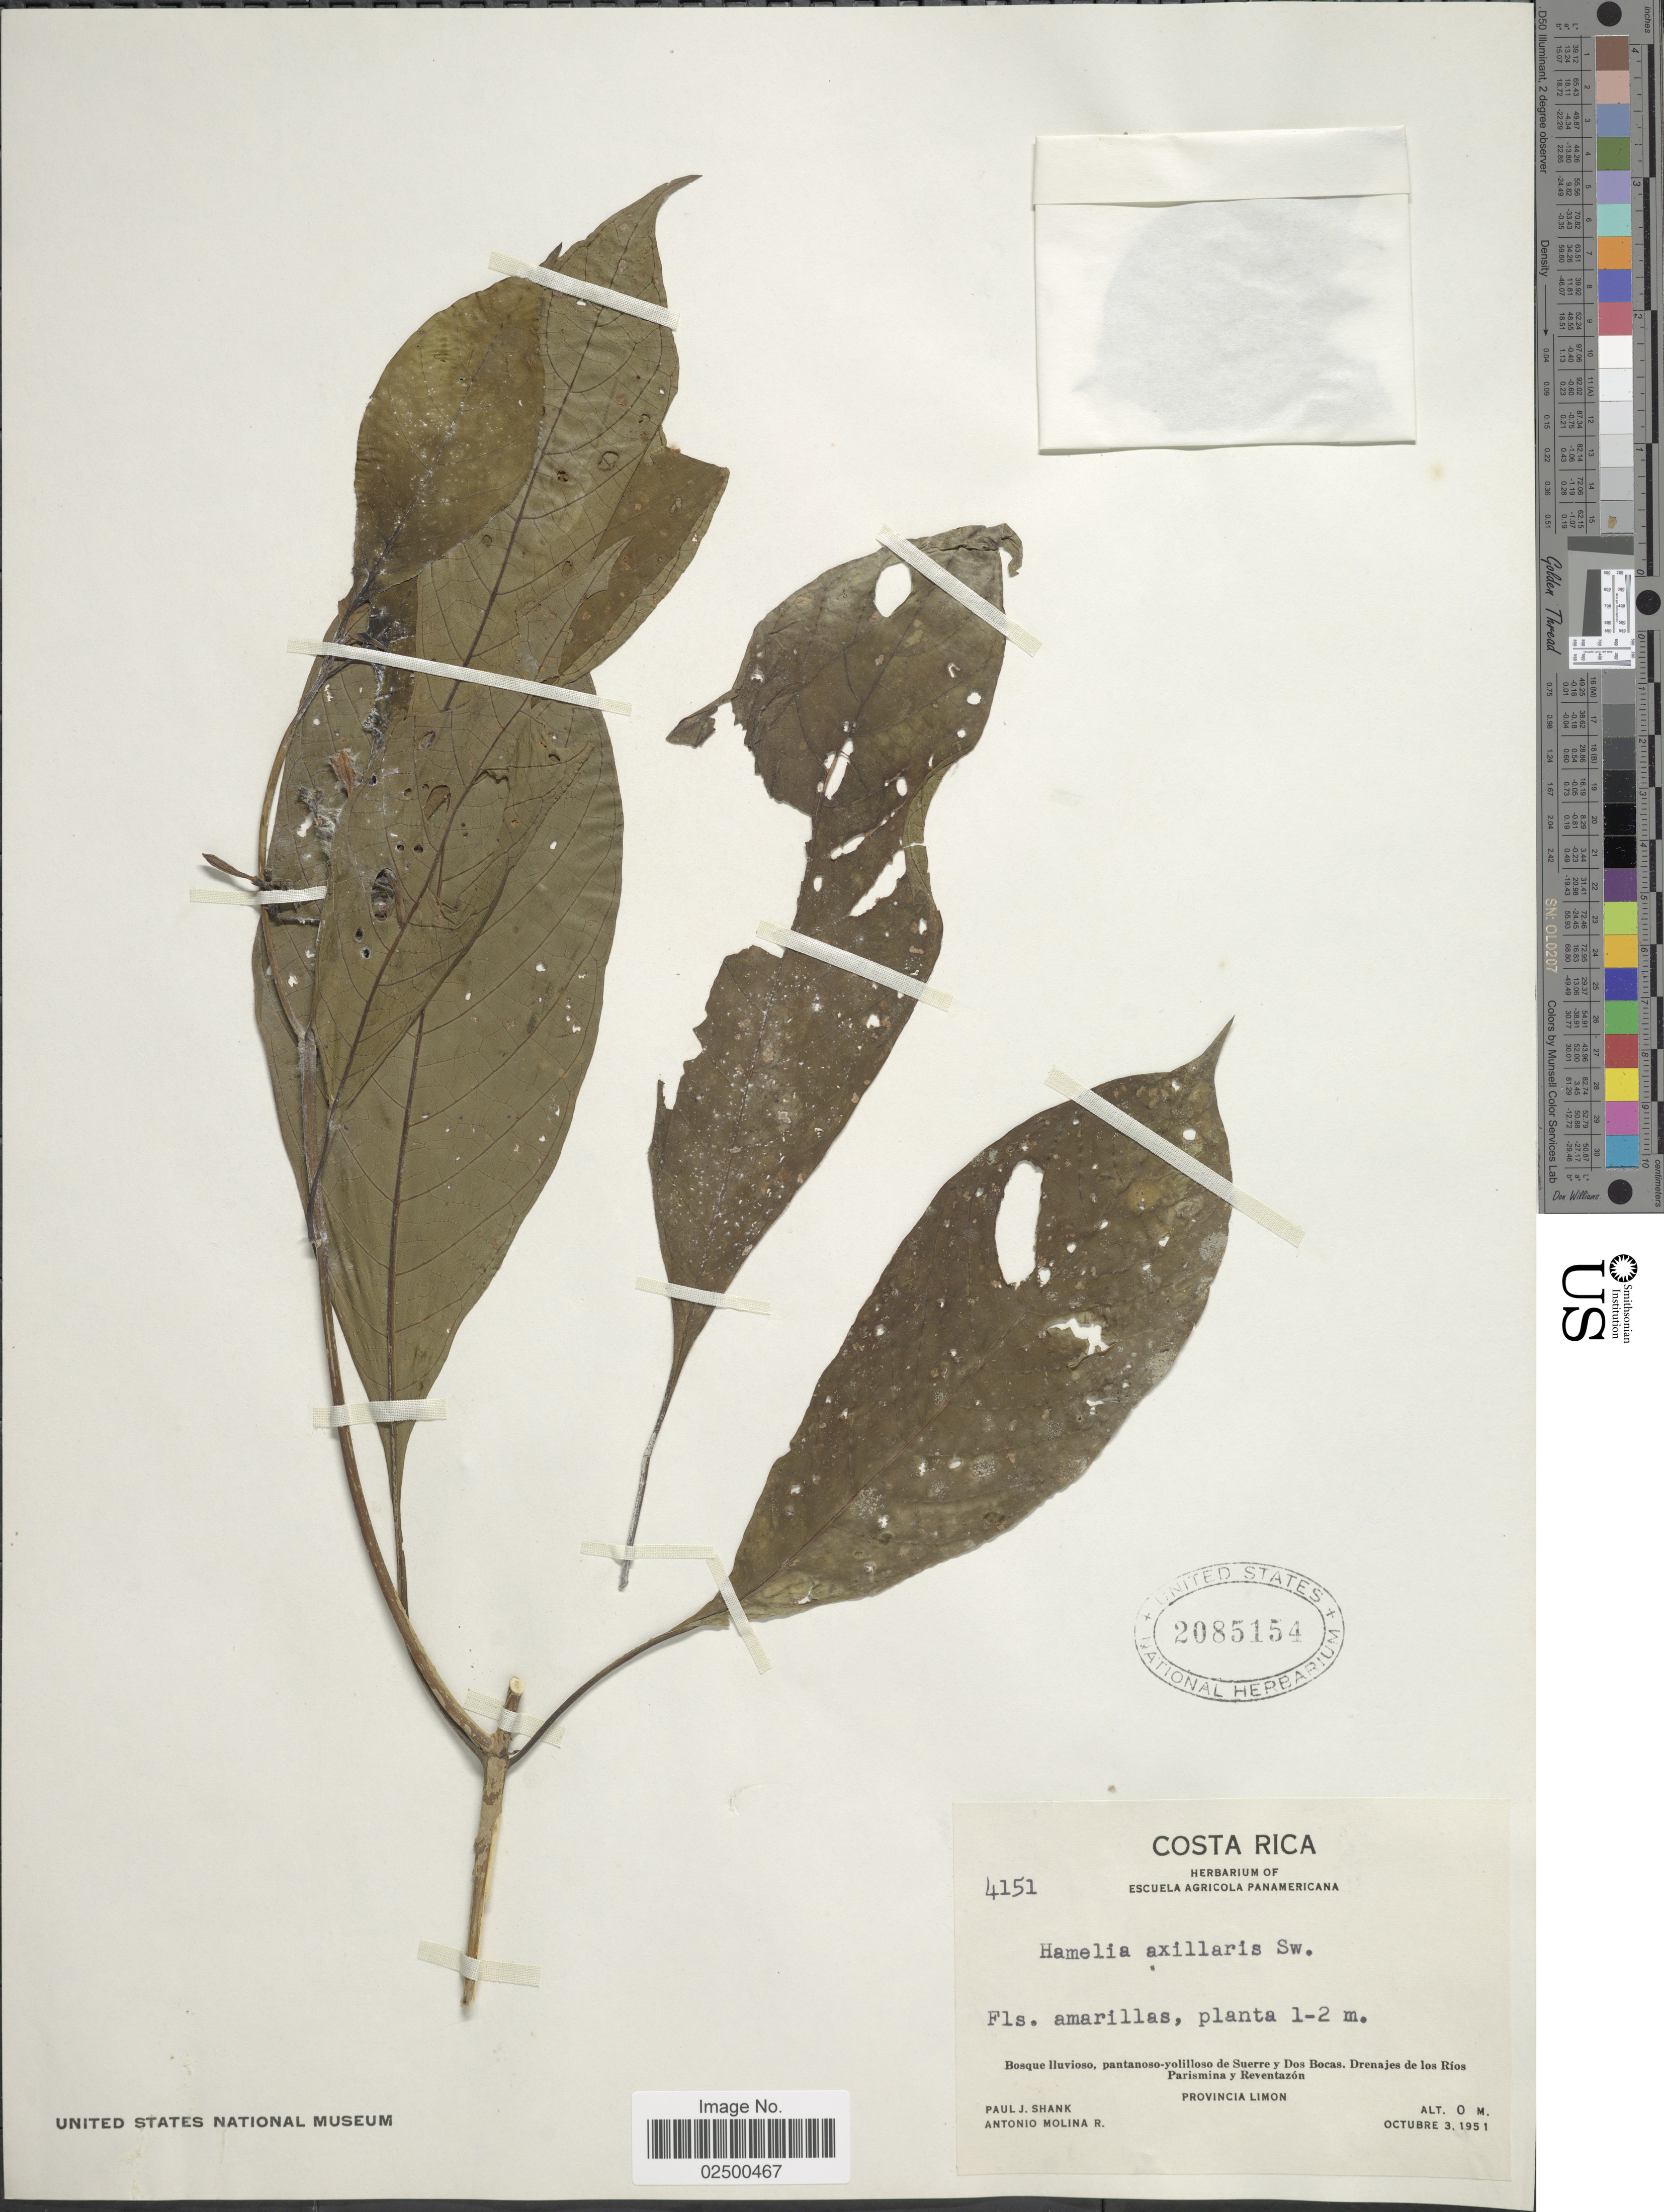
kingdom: Plantae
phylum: Tracheophyta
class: Magnoliopsida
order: Gentianales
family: Rubiaceae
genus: Hamelia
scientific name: Hamelia axillaris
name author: Sw.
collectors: P. J. Shank & A. Molina R.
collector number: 4151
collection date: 1951-10-03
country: Costa Rica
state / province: Limón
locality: Bosque lluvioso de Montana Andromeda, Drenaje de los Rios Parismina y Reventazon, Provincia Limon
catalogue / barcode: US 2085154